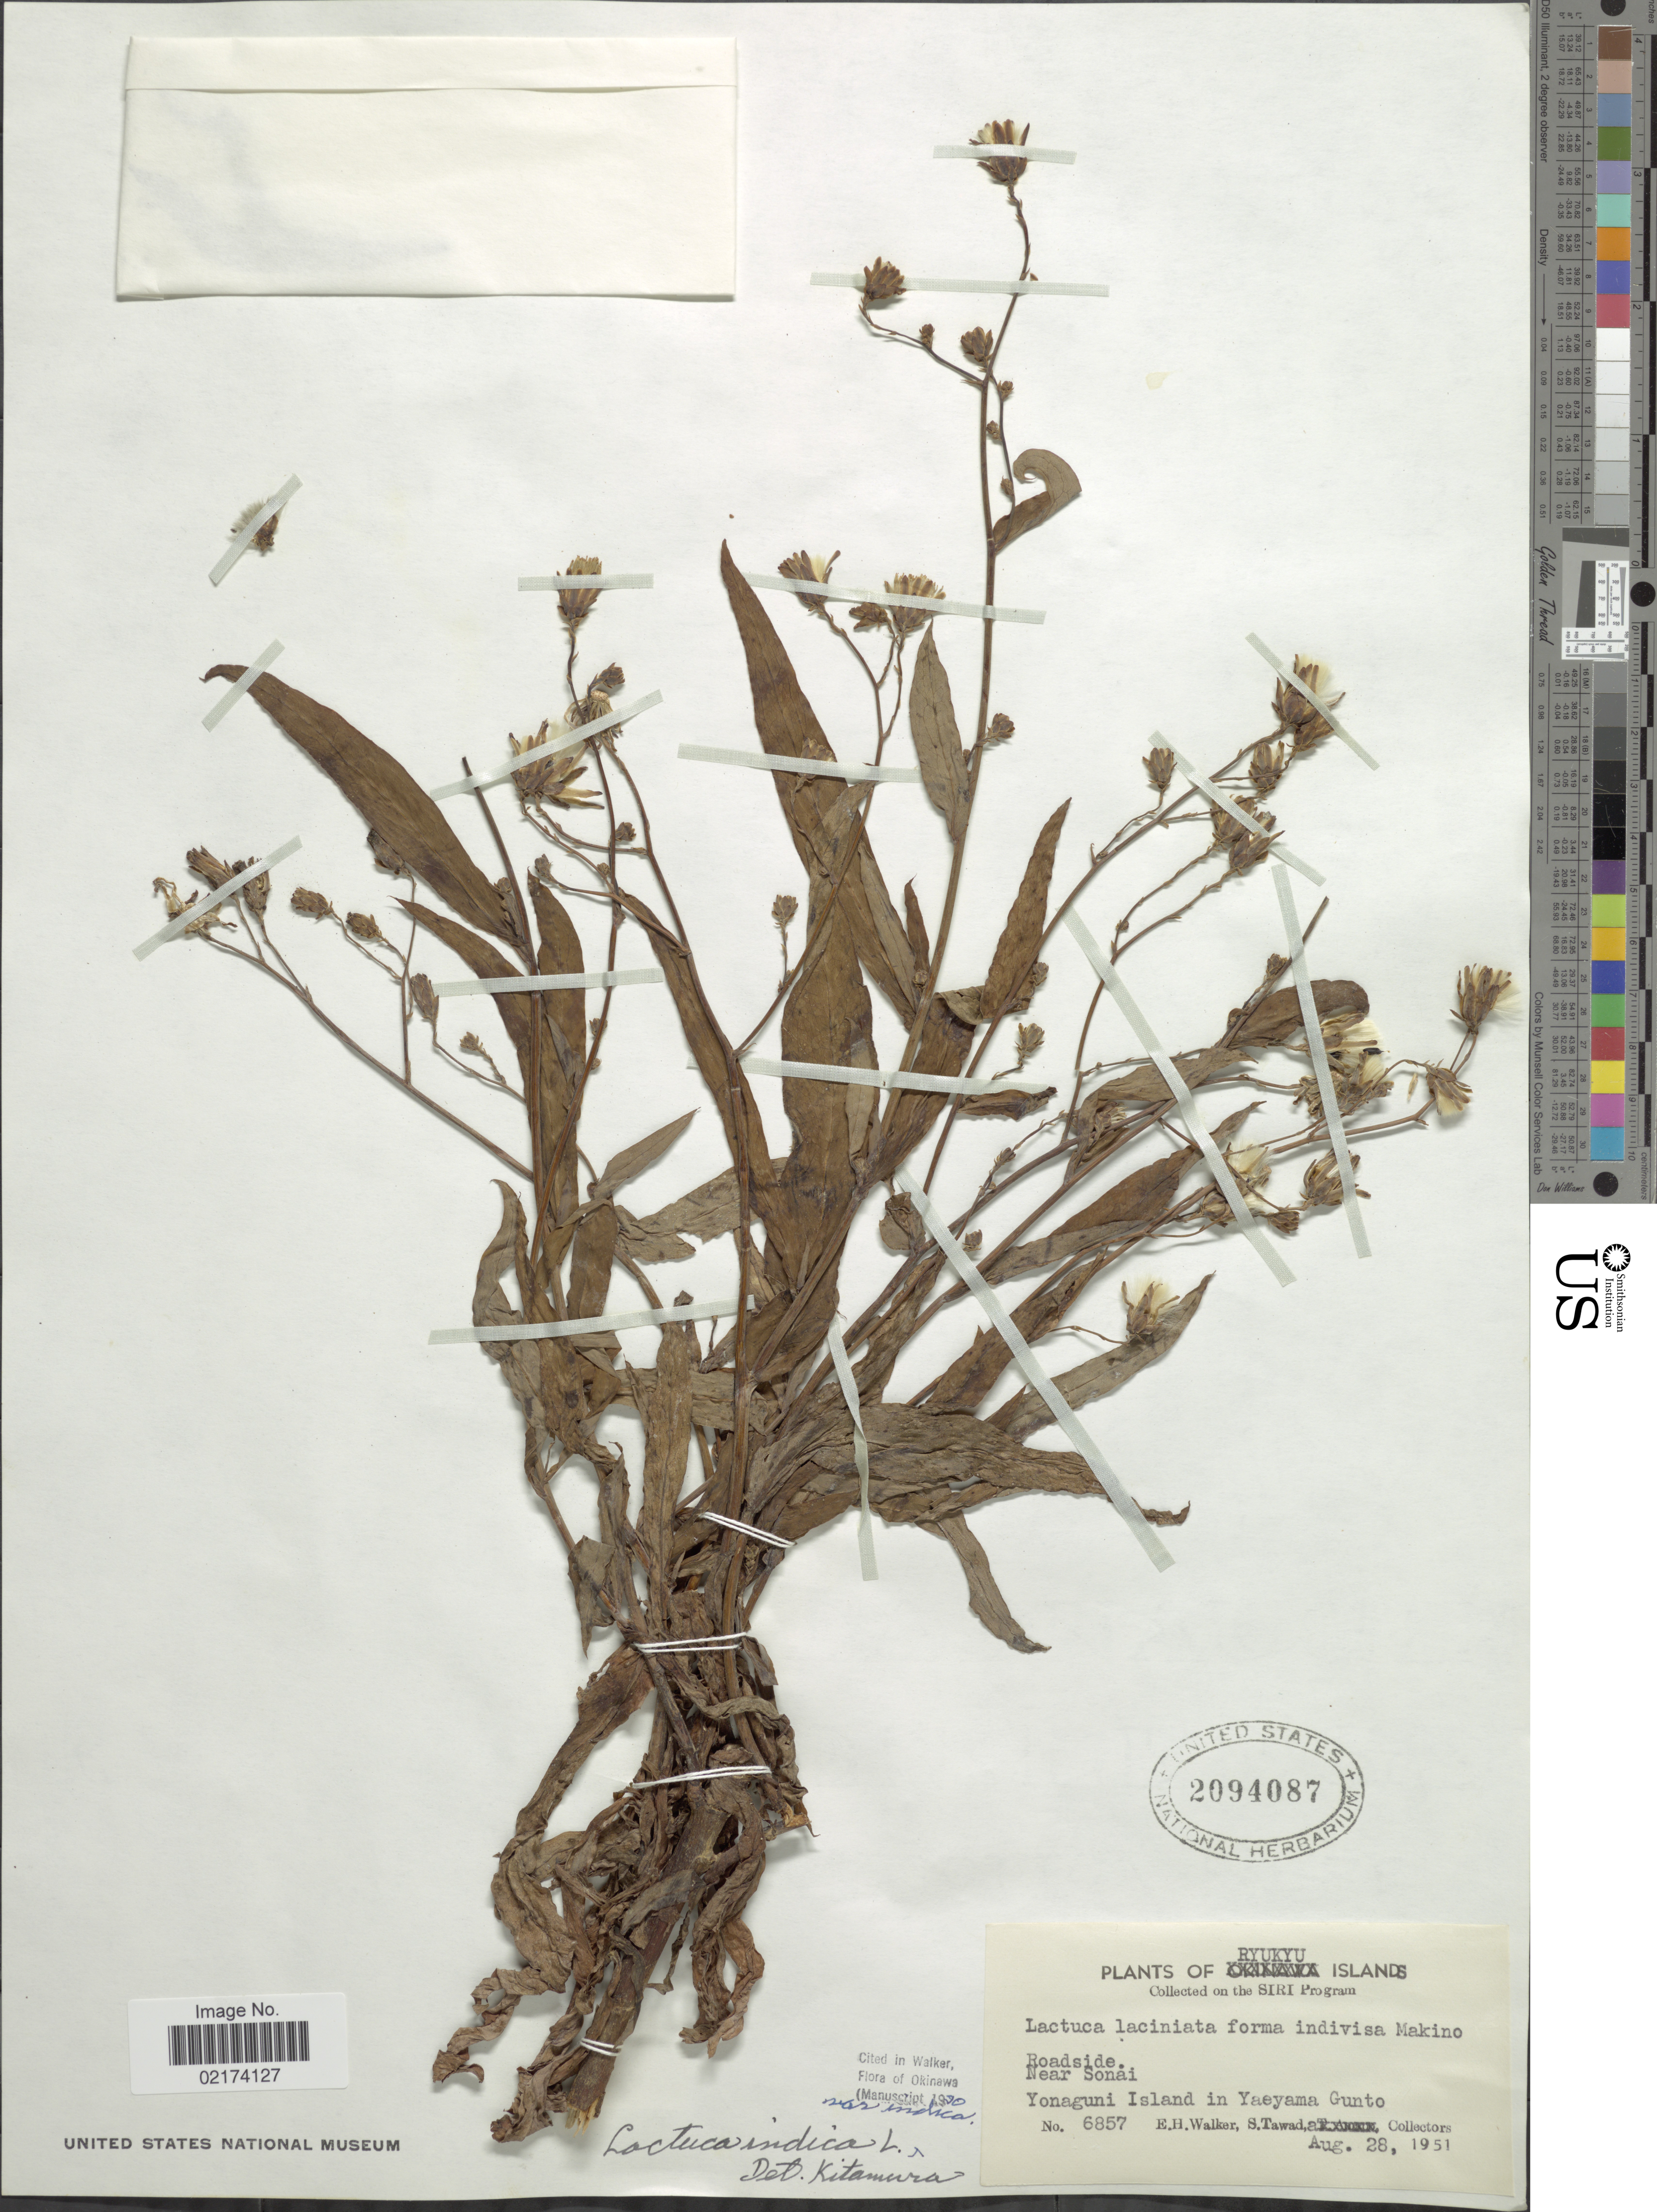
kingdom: Plantae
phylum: Tracheophyta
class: Magnoliopsida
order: Asterales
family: Asteraceae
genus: Lactuca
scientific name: Lactuca indica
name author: L.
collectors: E. H. Walker & S. Tawada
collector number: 6857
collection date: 1951-08-28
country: Japan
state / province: Okinawa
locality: Ryukyu Islands, near Sonai, Yonaguni Island in Yaeyama Gunto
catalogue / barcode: US 2094087